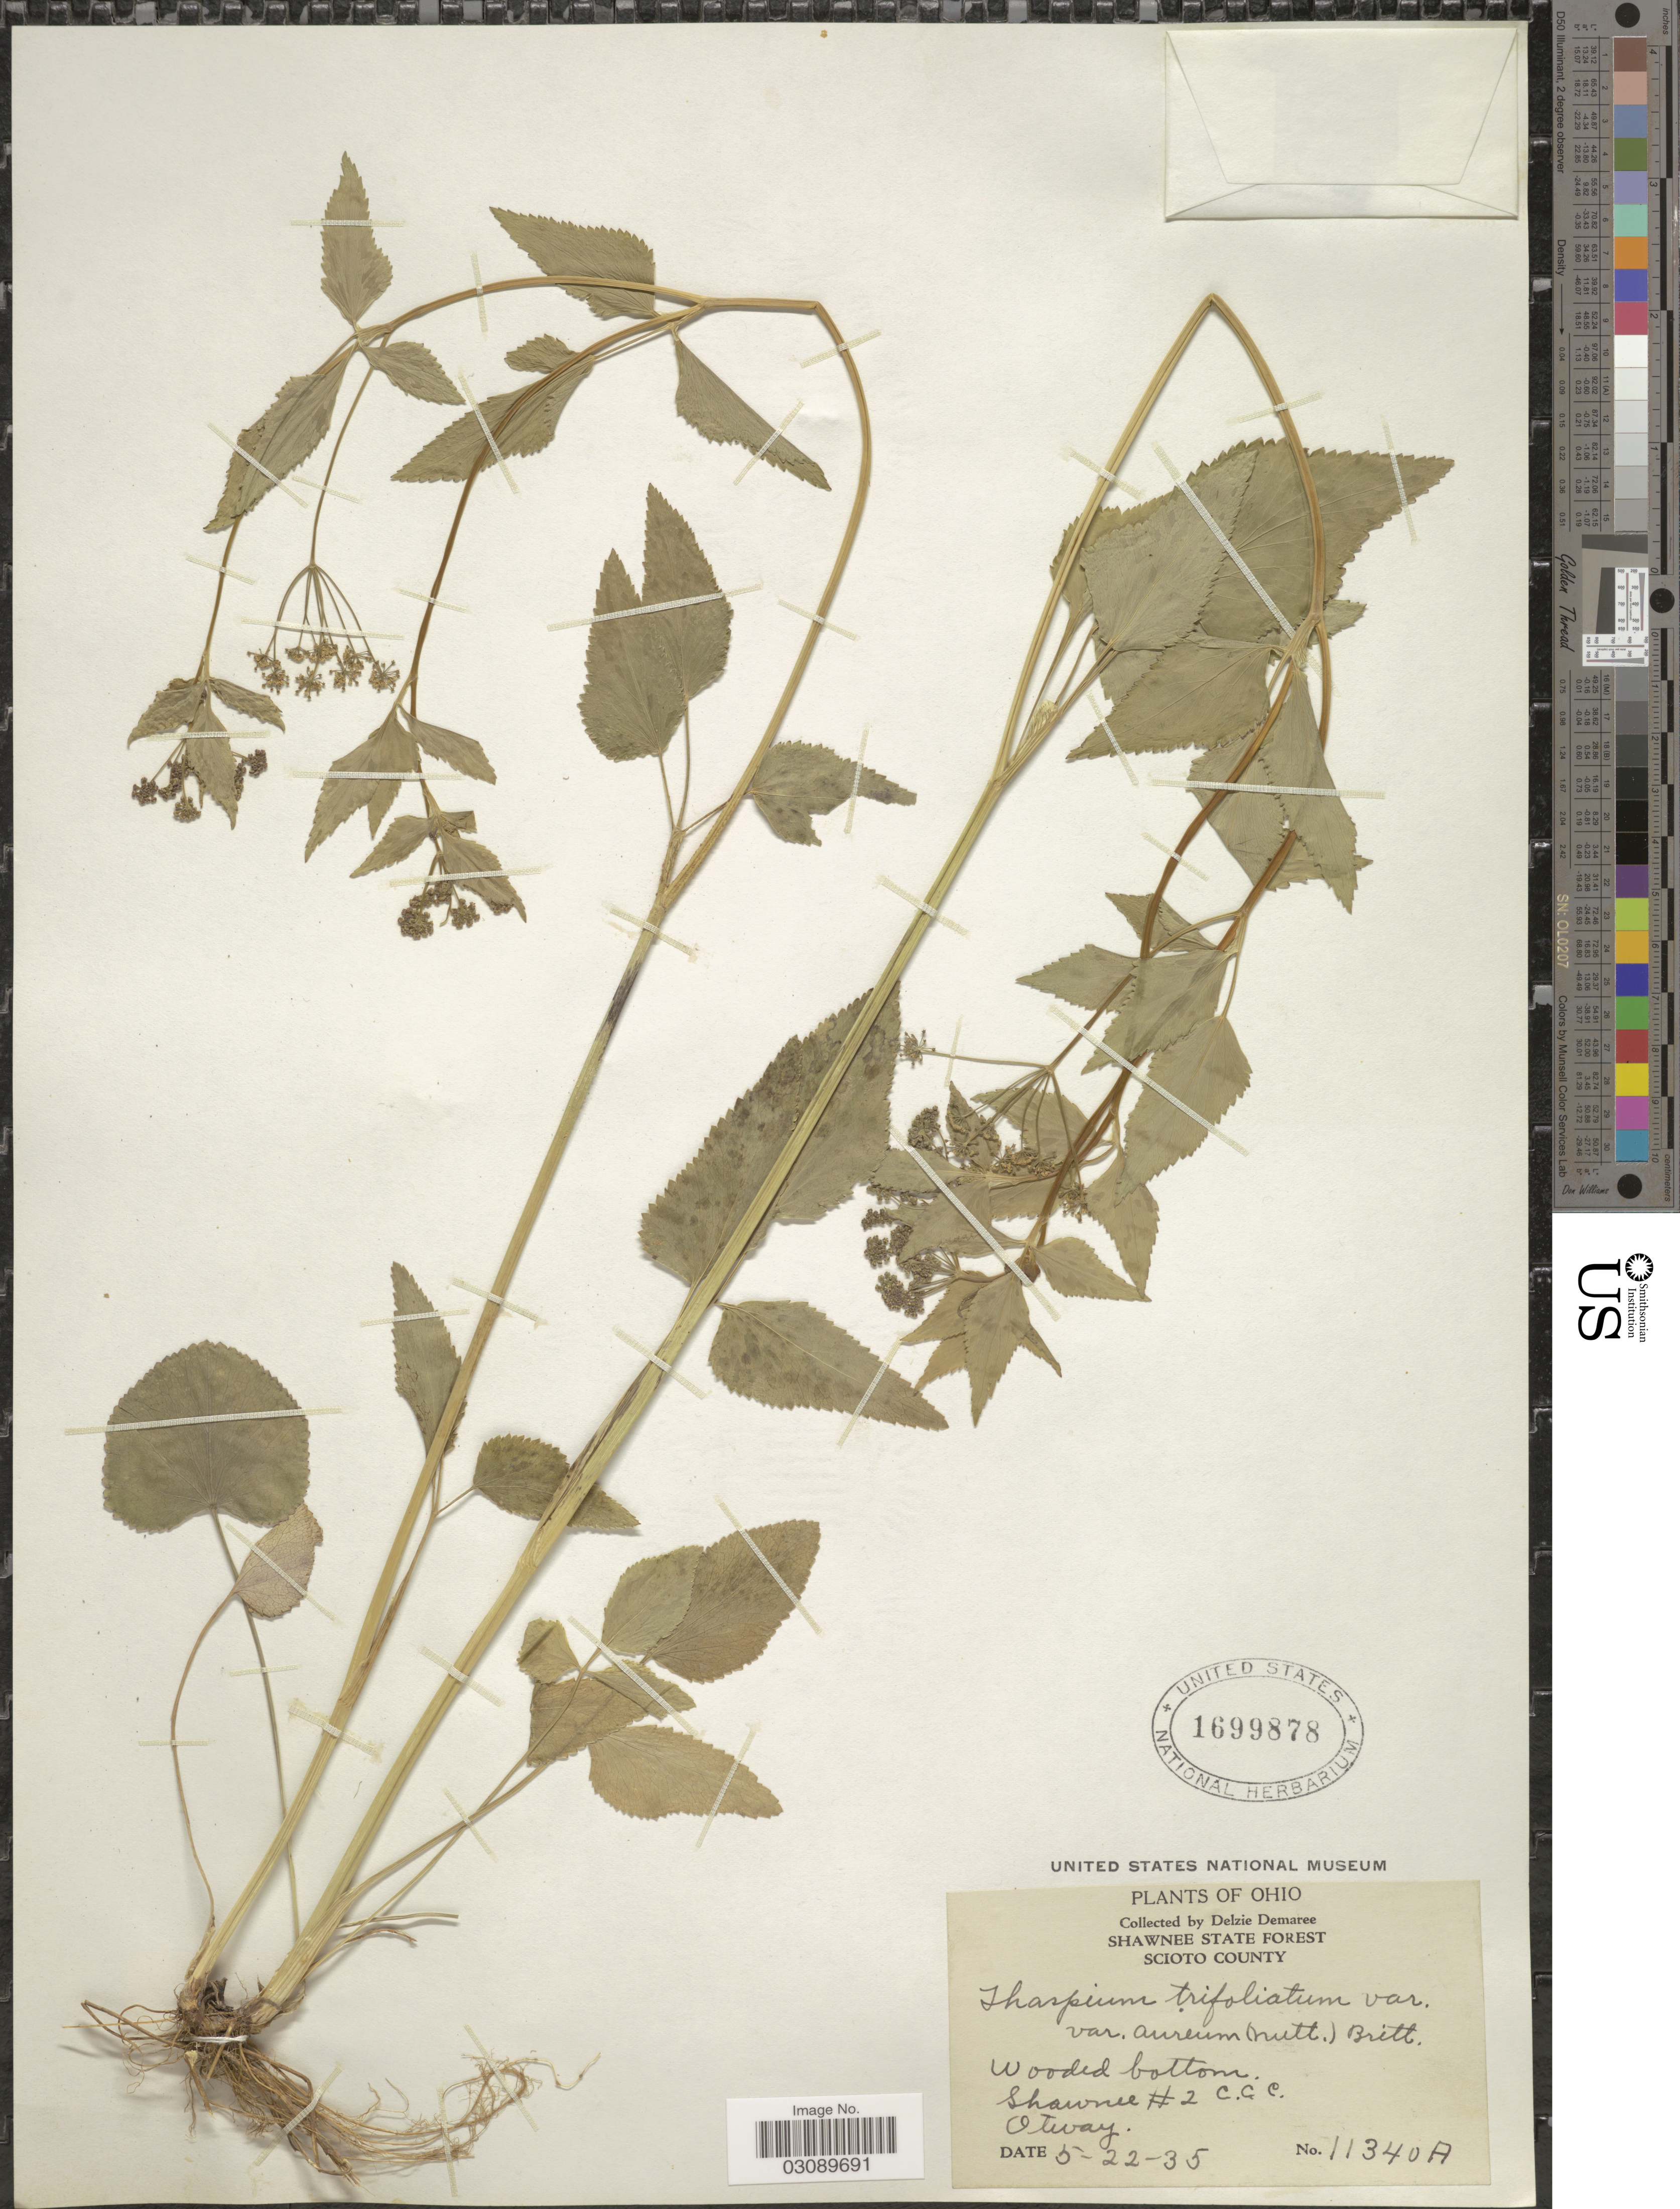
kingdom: Plantae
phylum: Tracheophyta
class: Magnoliopsida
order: Apiales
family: Apiaceae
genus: Thaspium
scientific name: Thaspium trifoliatum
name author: (L.) A. Gray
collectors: D. Demaree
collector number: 11304A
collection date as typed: Transcribed d/m/y: 22/5/35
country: United States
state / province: Ohio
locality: Shawnee State Forest. Scioto County. Wooded bottom. Shawnee #2 c.c.c. Otway.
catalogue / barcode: US 1699878